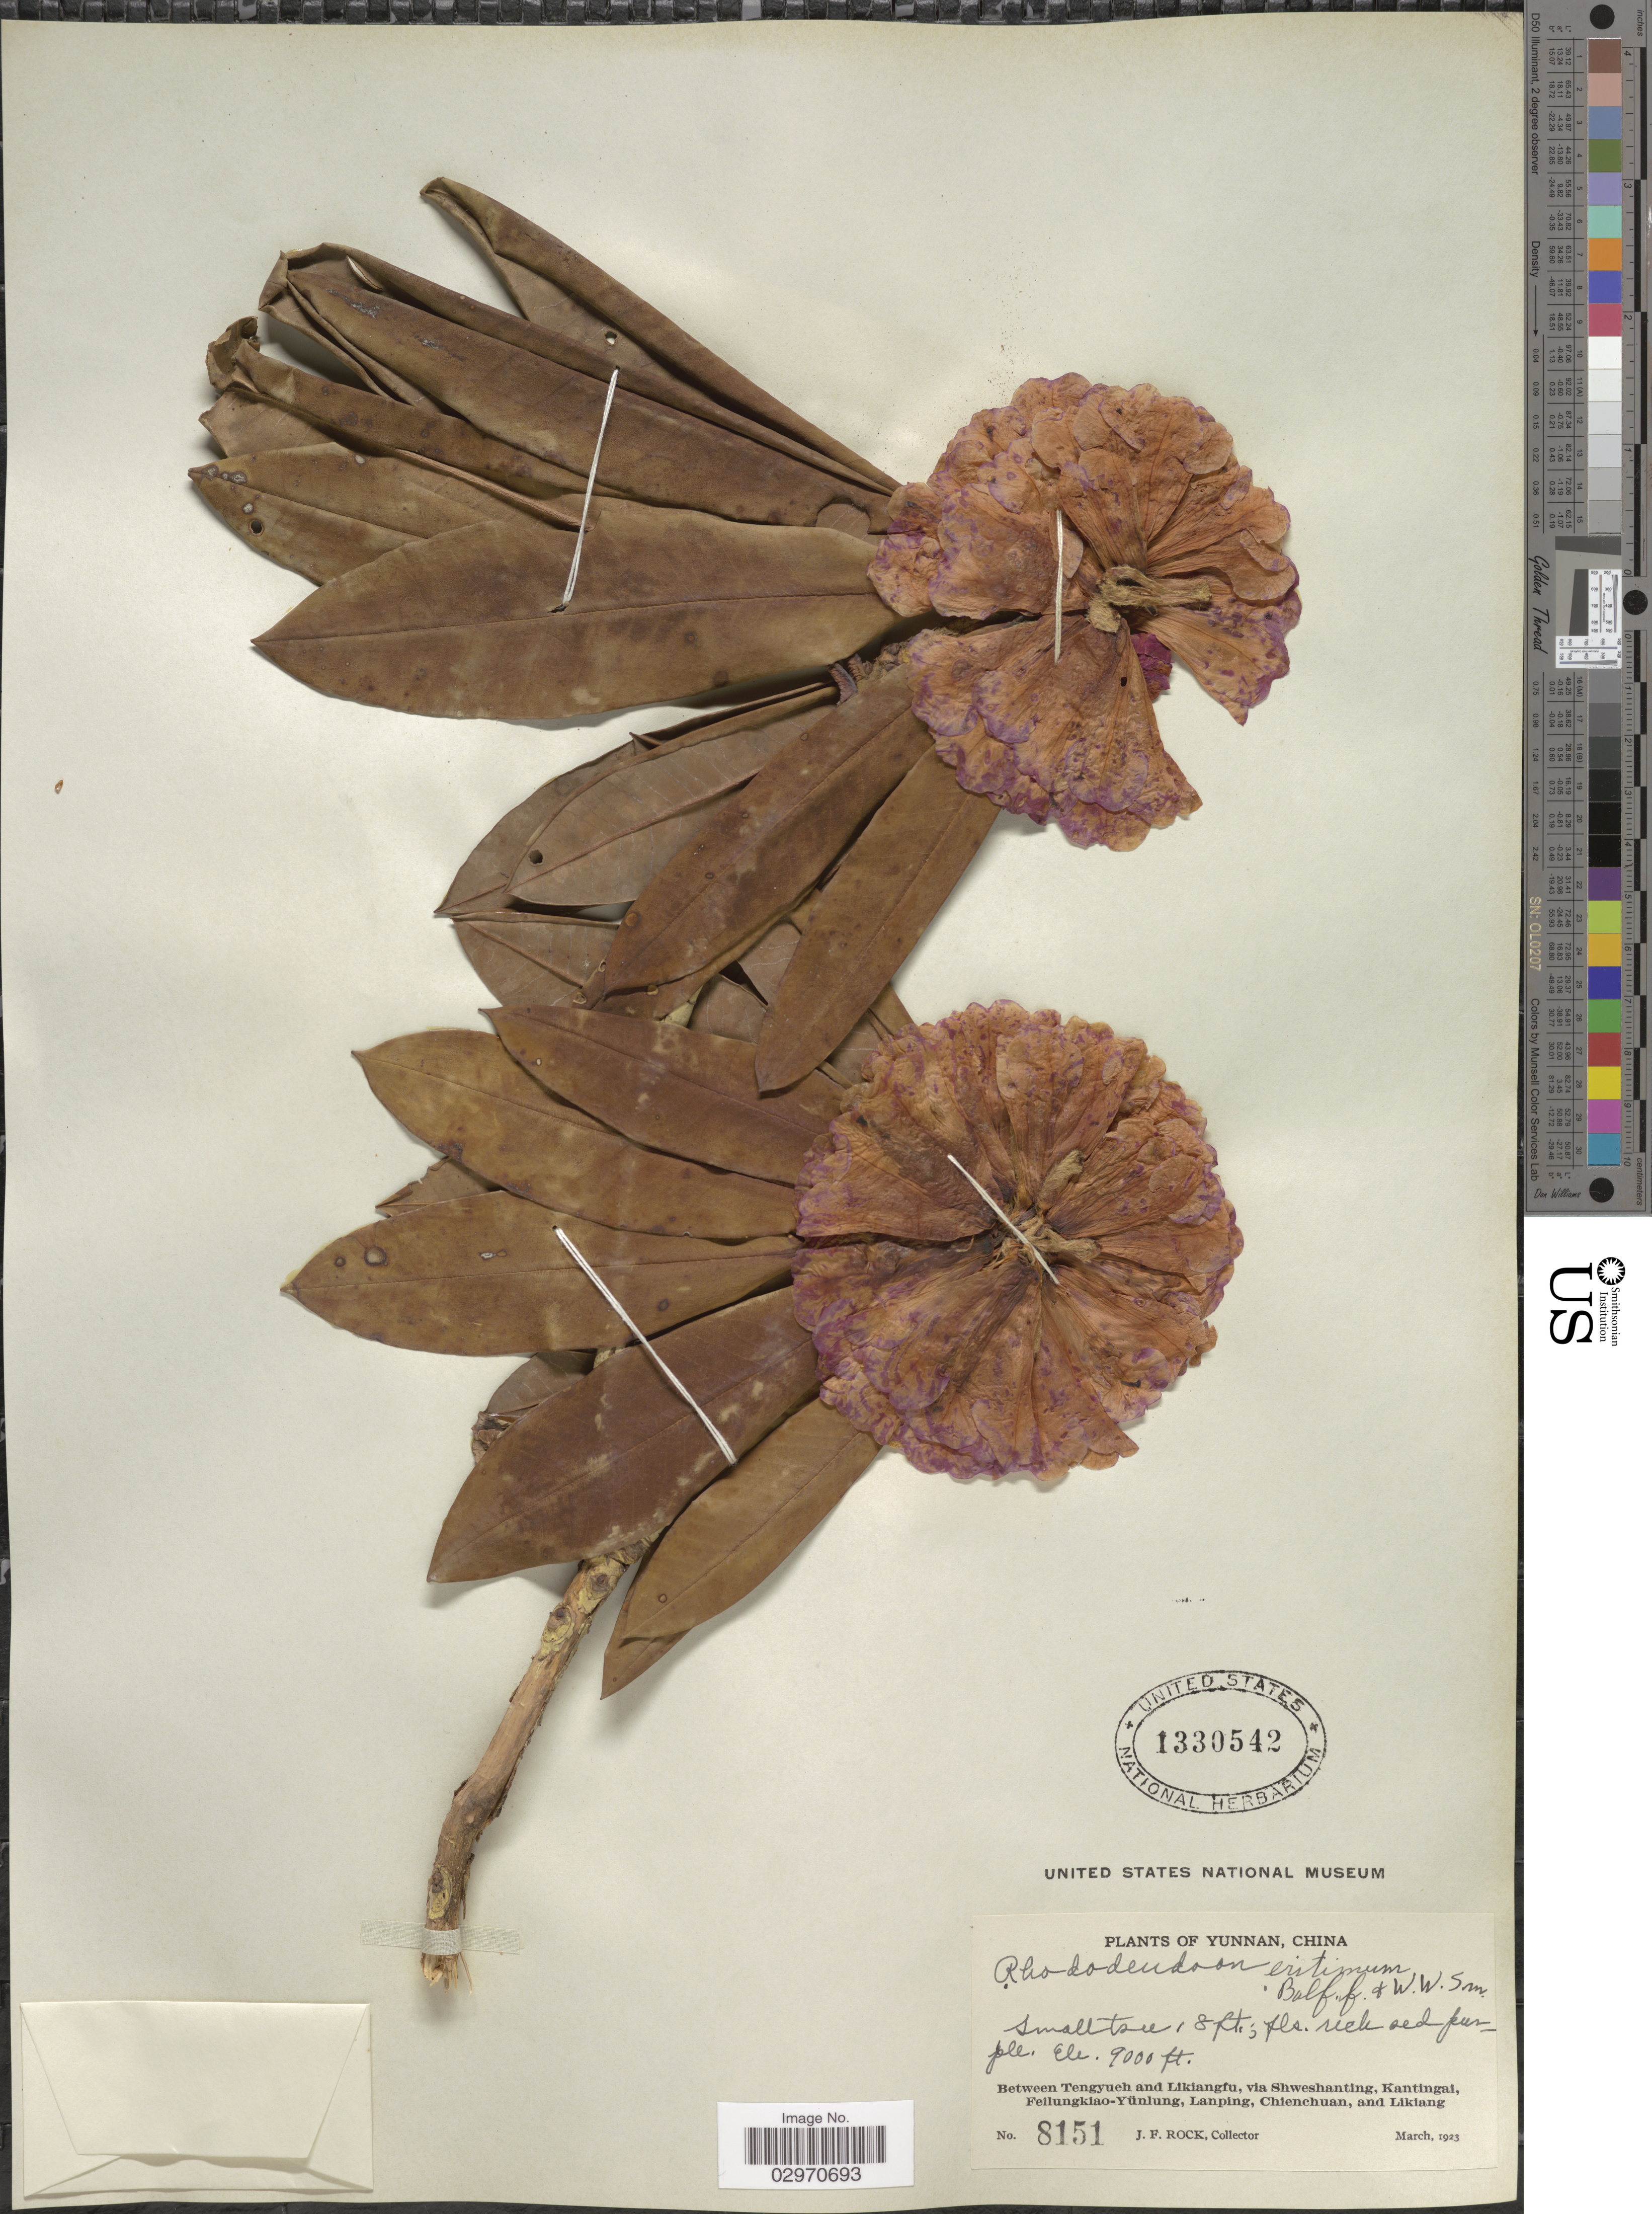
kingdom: Plantae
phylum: Tracheophyta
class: Magnoliopsida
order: Ericales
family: Ericaceae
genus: Rhododendron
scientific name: Rhododendron eritimum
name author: Balf. f. & W.W. Sm.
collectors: J. Rock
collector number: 8151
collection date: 1923-03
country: China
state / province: Yunnan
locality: Between Tengyueh and Likiangfu, via Shweshanting, Kantingai, Feilungkiao-Yünlung, Lanping, Chienchuan, and Likiang.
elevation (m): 2743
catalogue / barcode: US 1330542